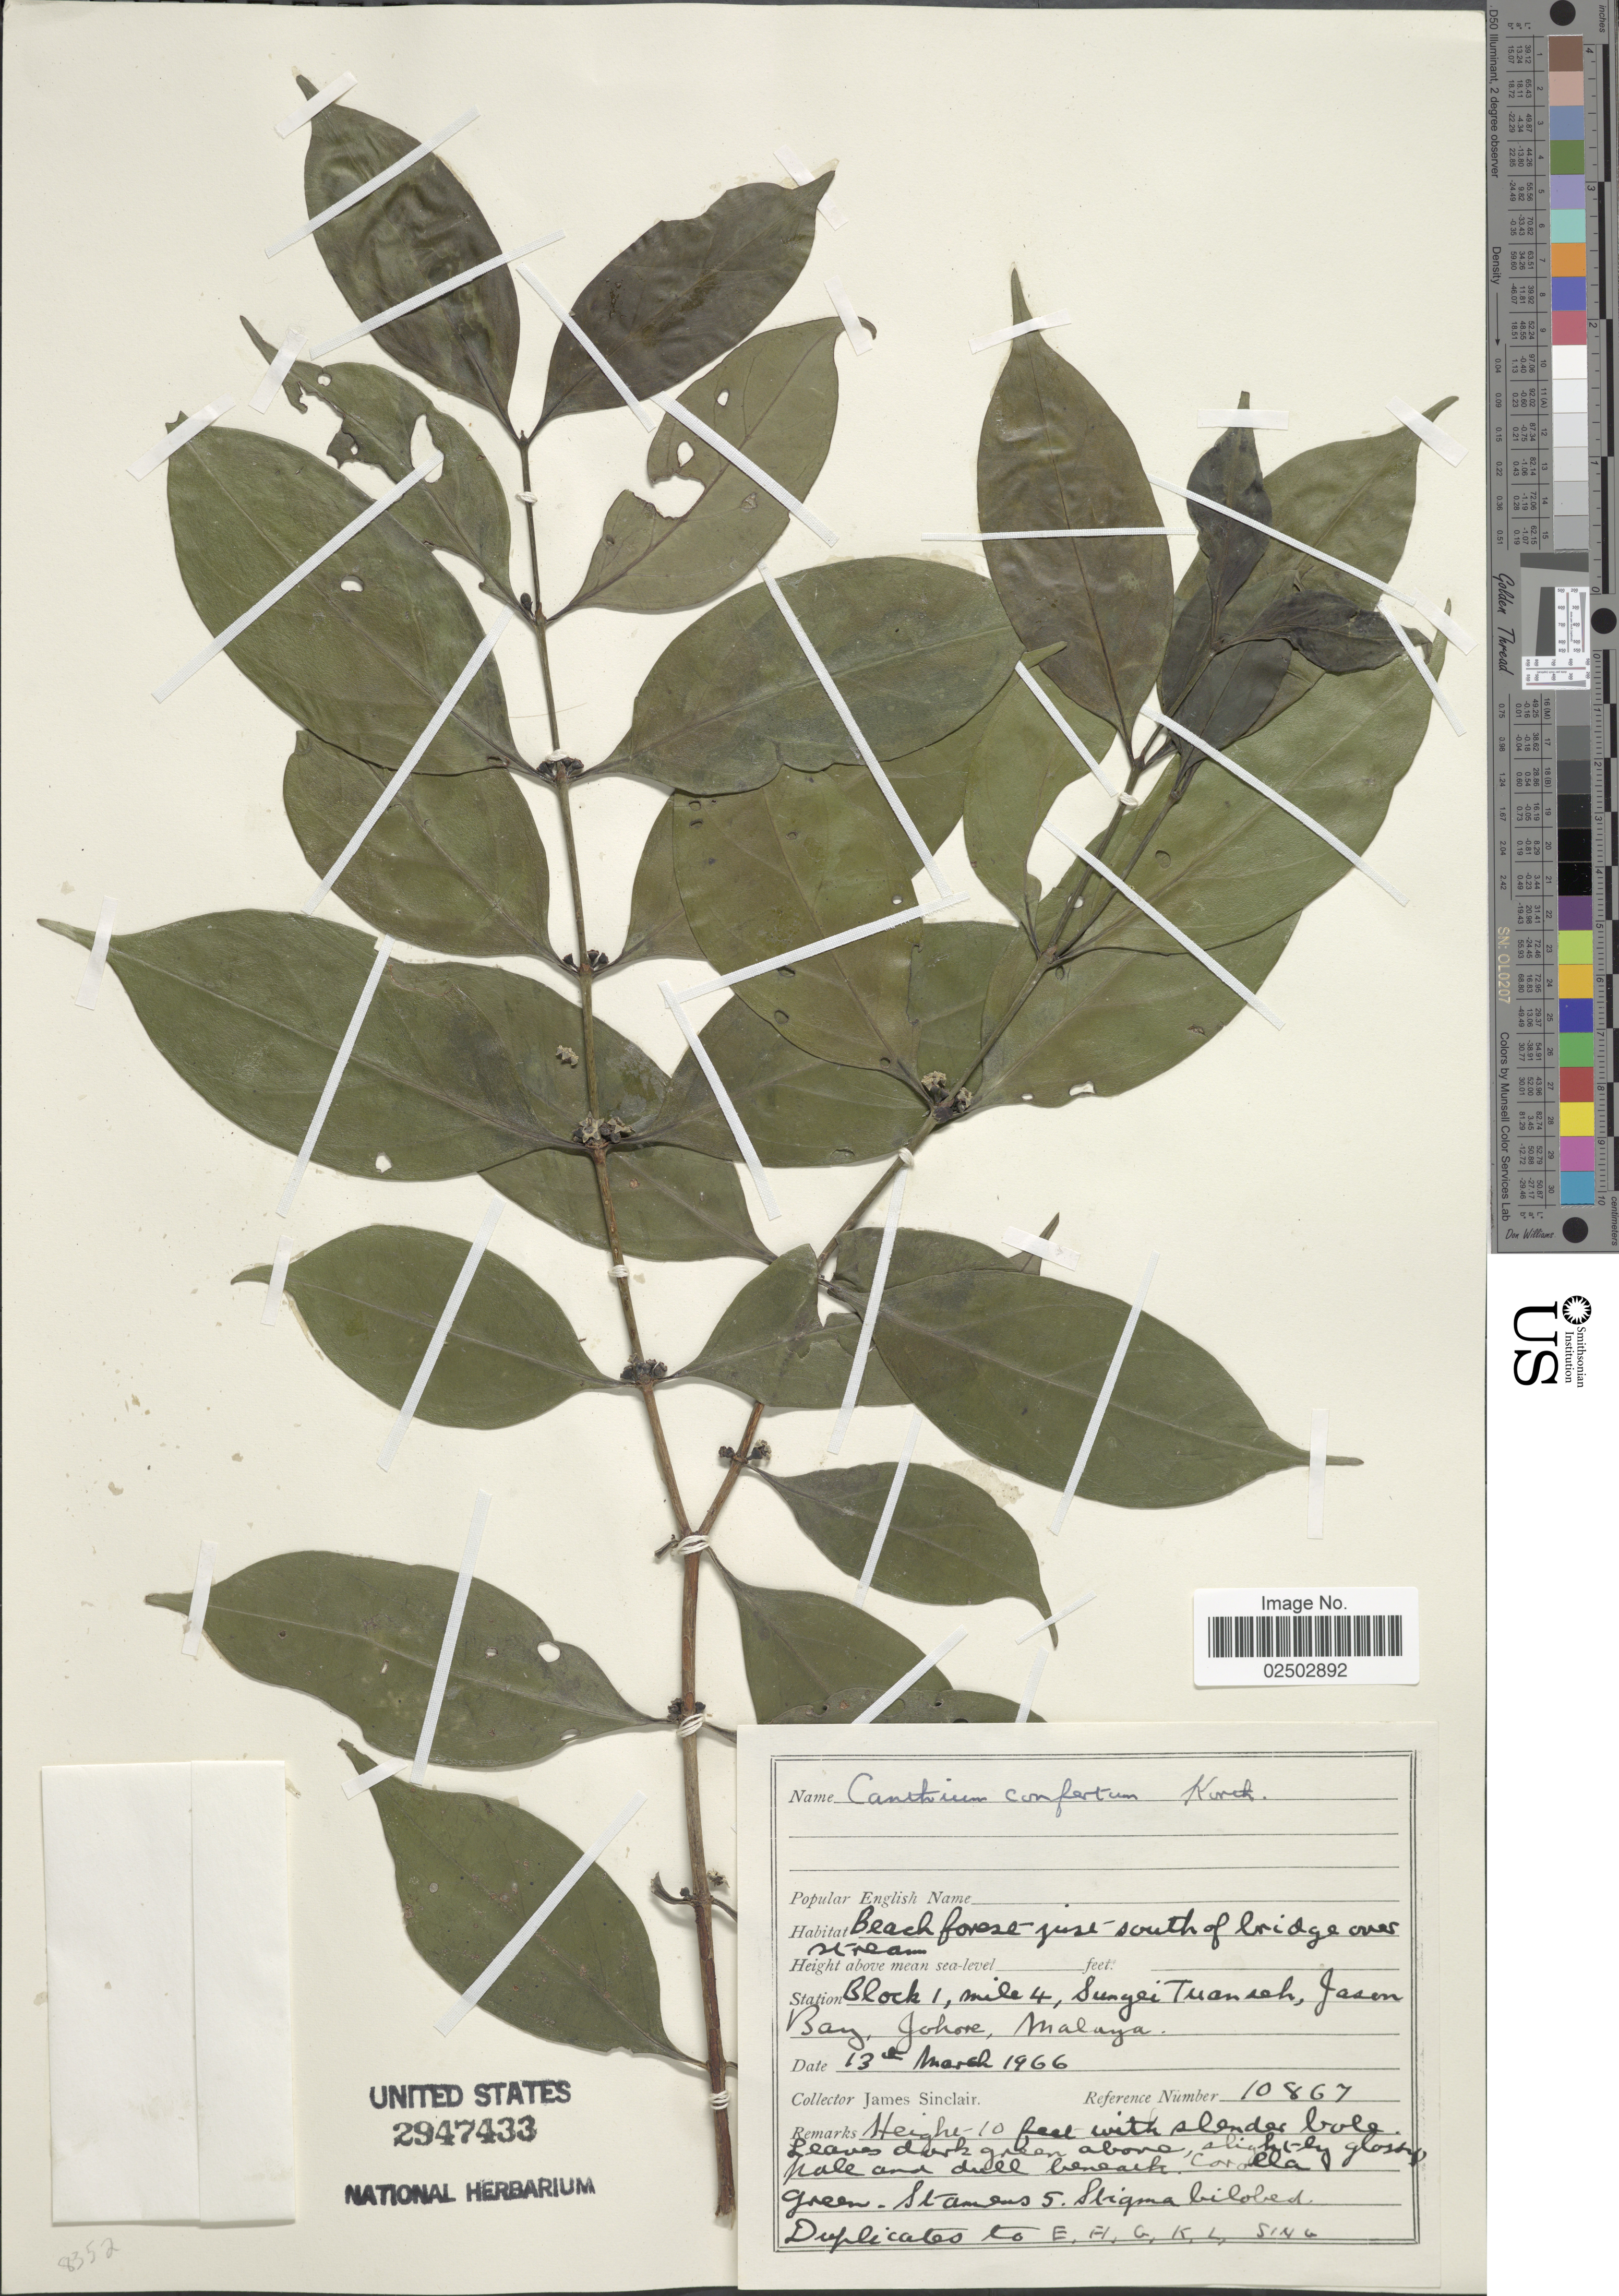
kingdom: Plantae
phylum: Tracheophyta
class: Magnoliopsida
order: Gentianales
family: Rubiaceae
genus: Canthium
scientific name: Canthium confertum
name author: Hassk.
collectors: J. Sinclair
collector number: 10867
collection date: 1966-03-13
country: Malaysia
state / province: Johor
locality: Block 1, mile 4, Sungei Tuansah, Jason Bay, Johore, Malaya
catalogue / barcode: US 2947433